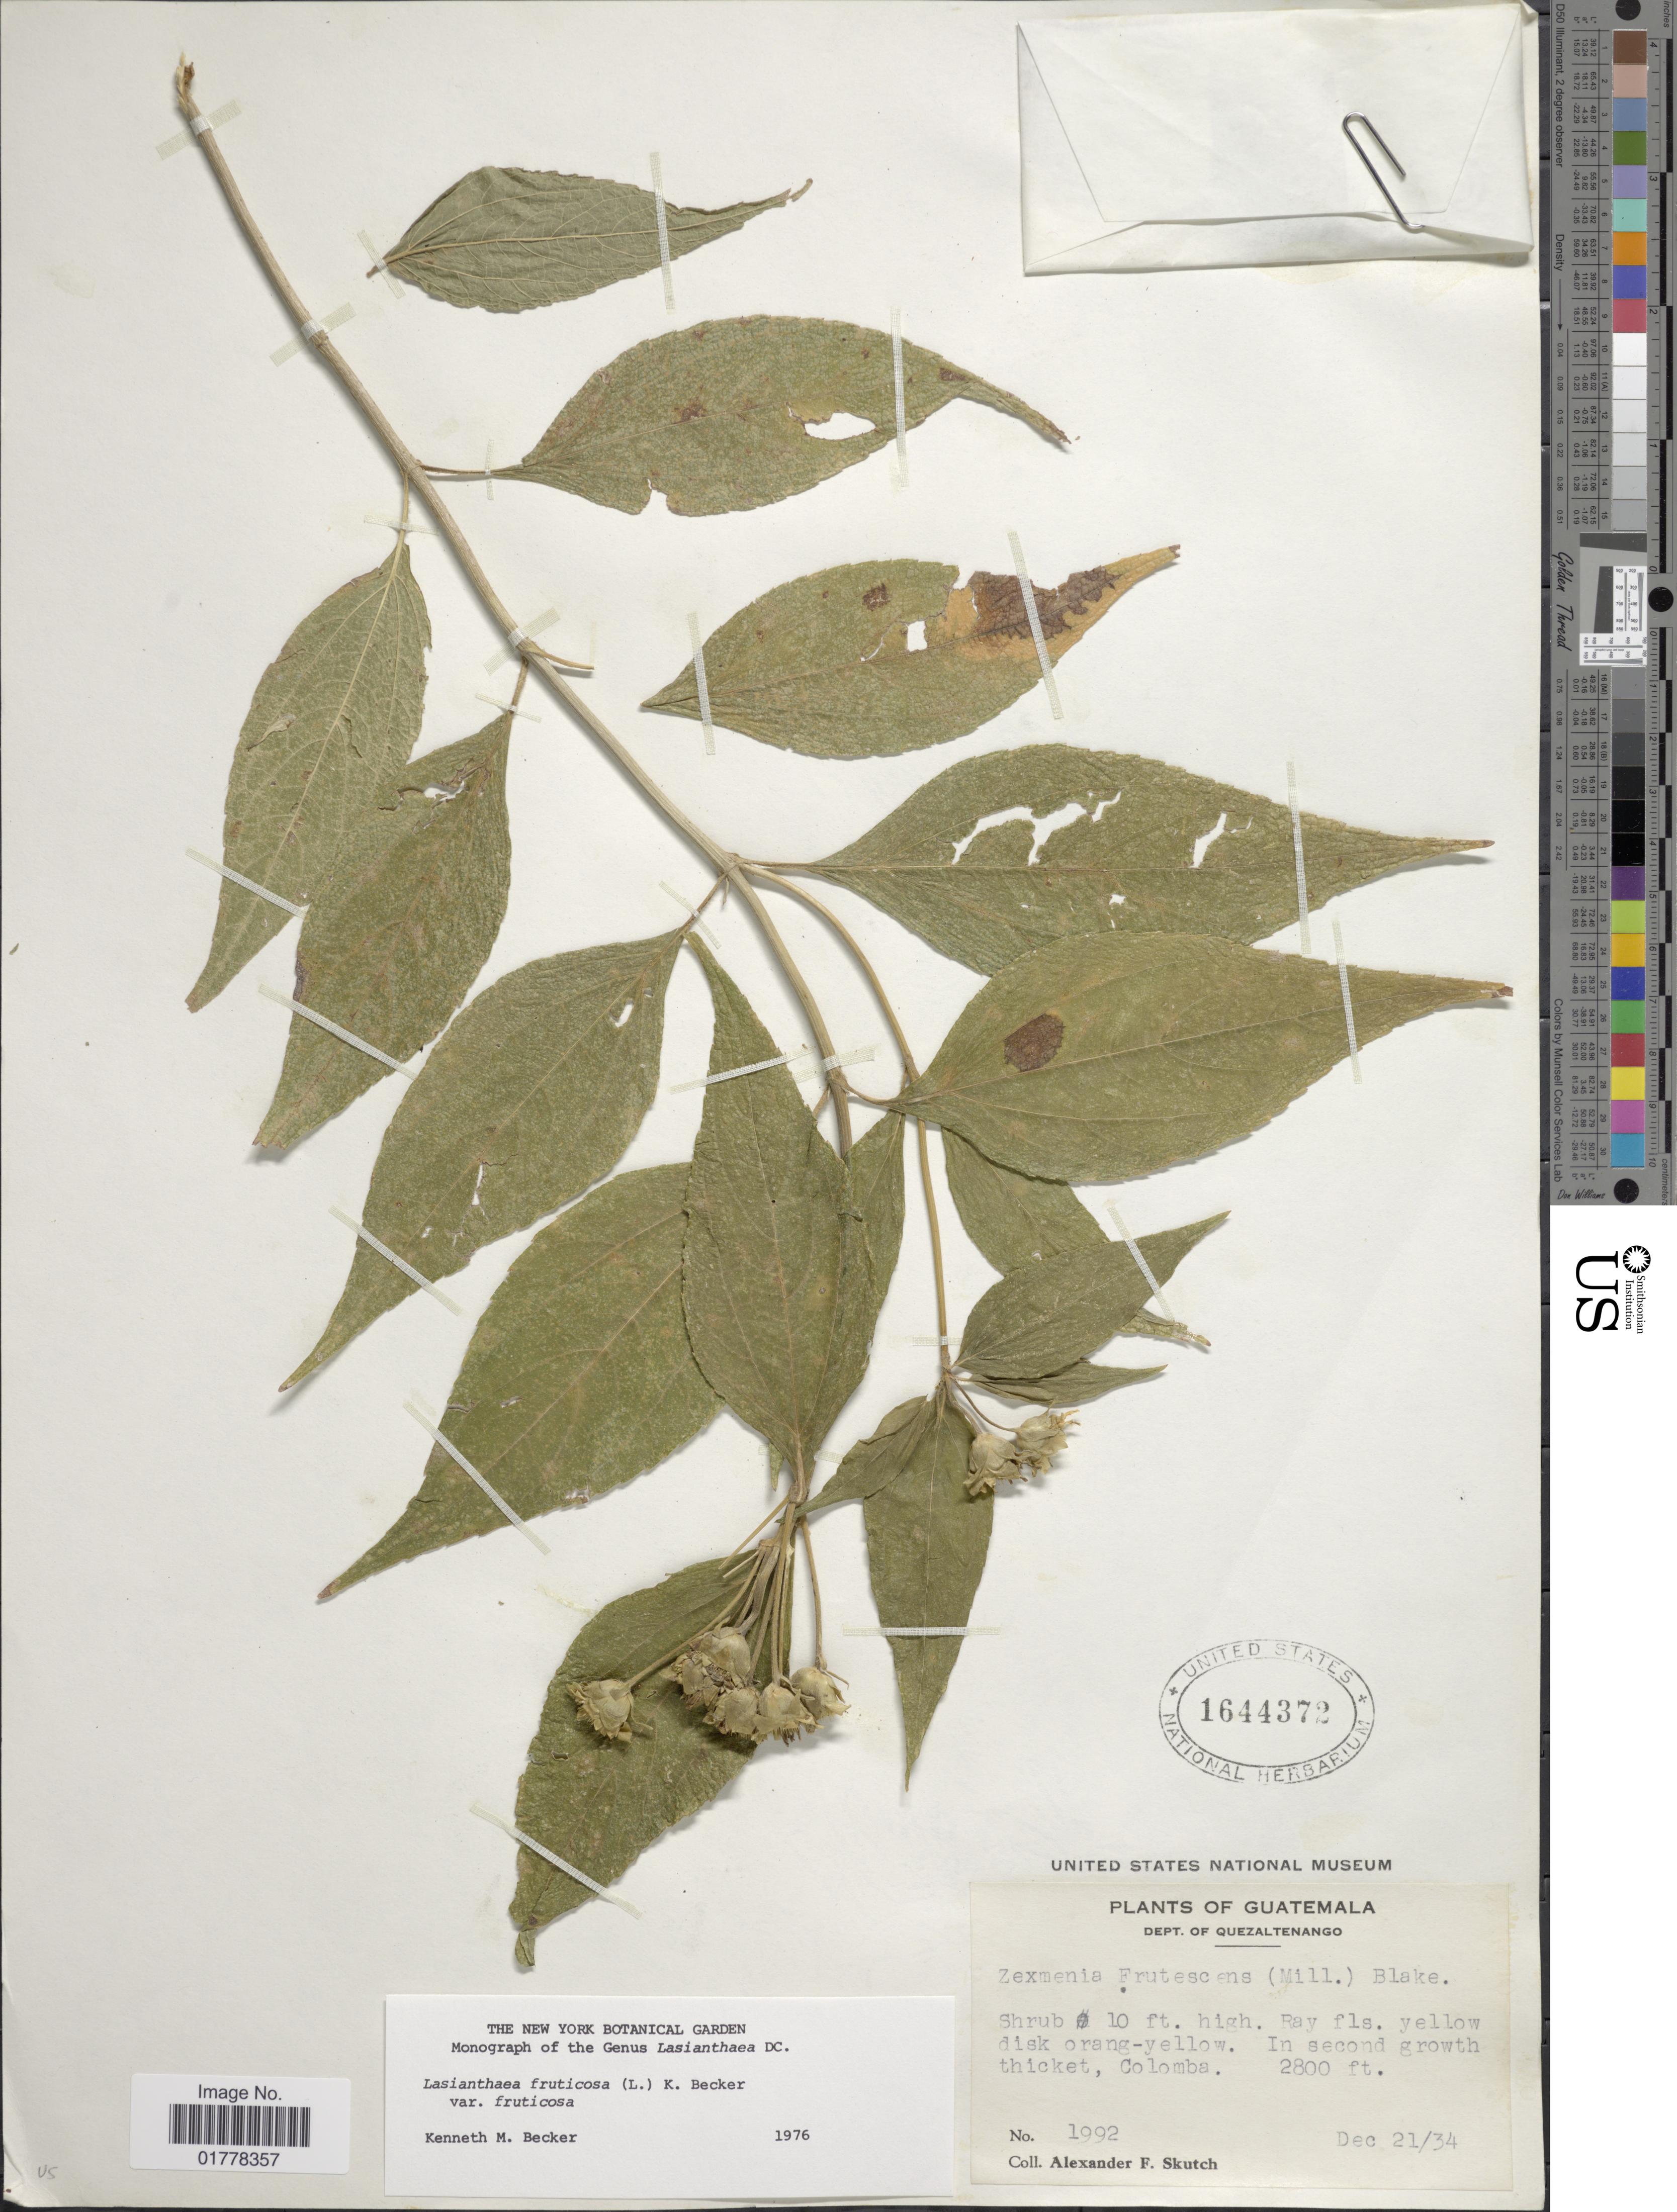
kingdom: Plantae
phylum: Tracheophyta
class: Magnoliopsida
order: Asterales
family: Asteraceae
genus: Lasianthaea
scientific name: Lasianthaea fruticosa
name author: (L.) K.M. Becker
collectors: A. F. Skutch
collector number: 1992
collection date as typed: Transcribed d/m/y: 21/12/34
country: Guatemala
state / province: Quetzaltenango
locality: Dept. of Quezaltenango. In second growth thicket, Colomba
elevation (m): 853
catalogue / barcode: US 1644372